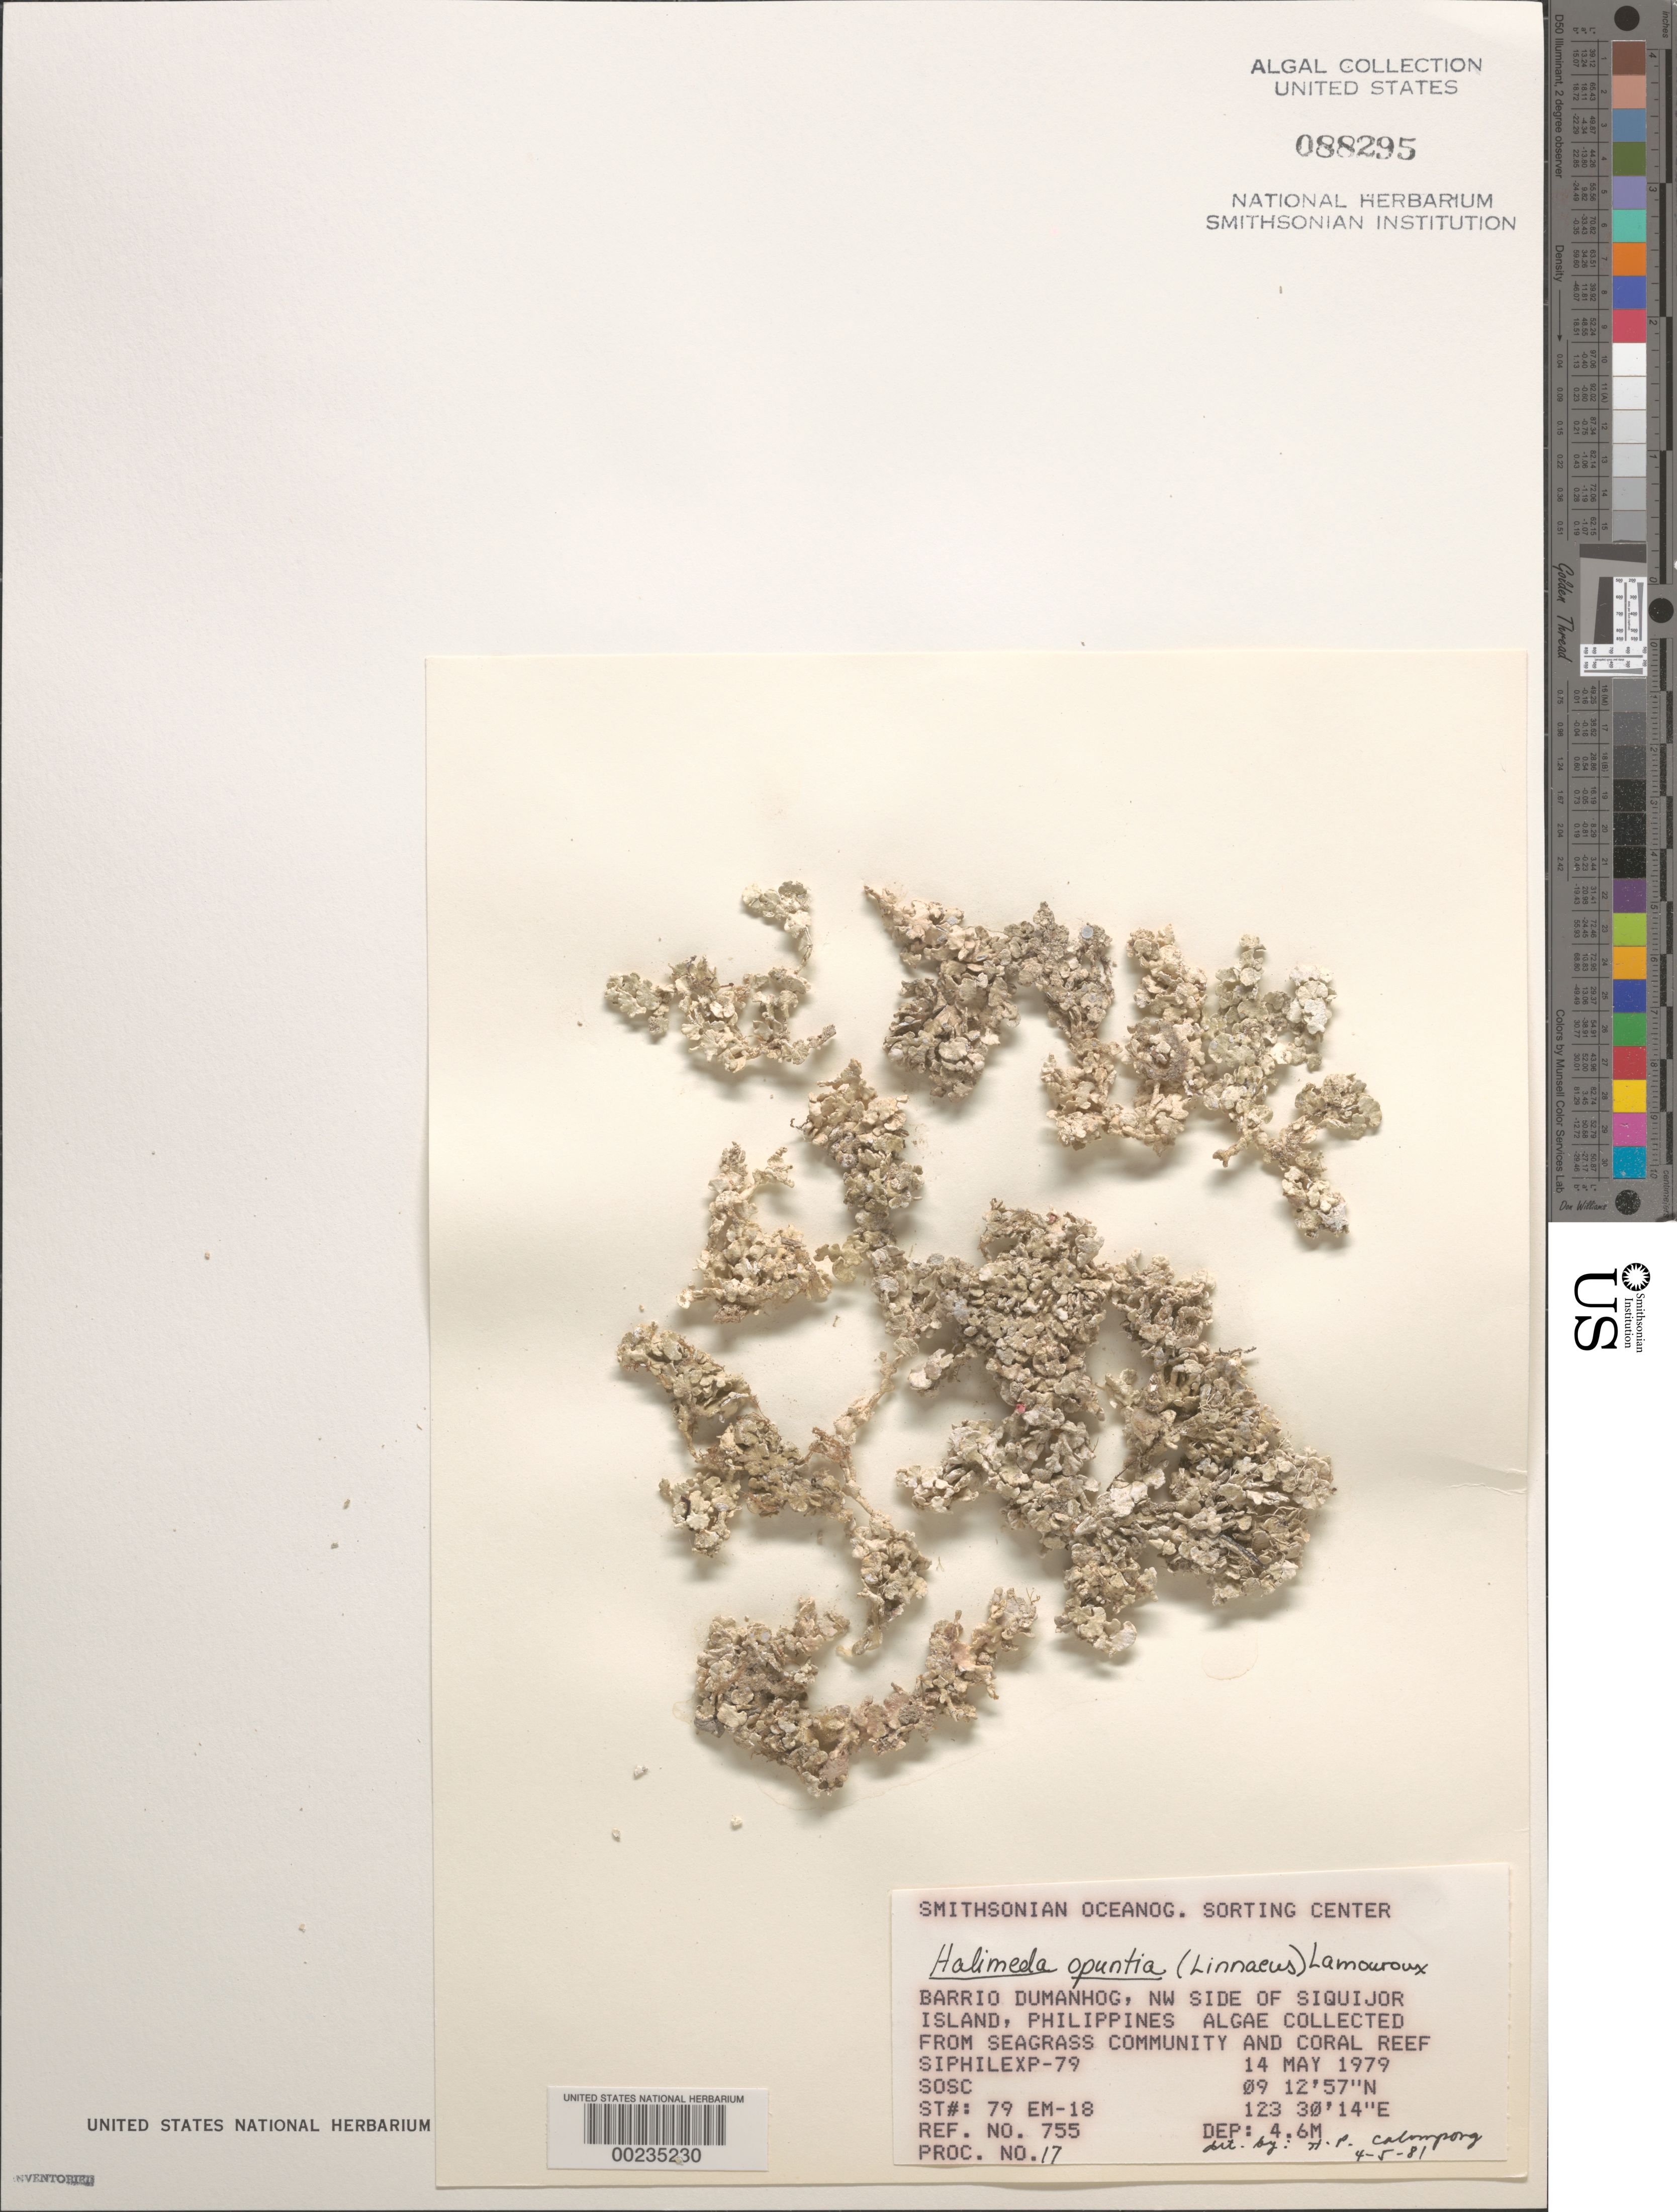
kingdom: Plantae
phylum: Chlorophyta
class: Ulvophyceae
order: Bryopsidales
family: Halimedaceae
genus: Halimeda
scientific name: Halimeda opuntia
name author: (L.) J.V.Lamouroux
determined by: Calumpong, H. P.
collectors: SOSC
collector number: Station 79 Em-18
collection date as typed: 14 May 1979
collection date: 1979-05-14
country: Philippines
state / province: Central Visayas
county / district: Siquijor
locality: Visayan, Barrio dumanhog, siquijor island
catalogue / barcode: US 88295